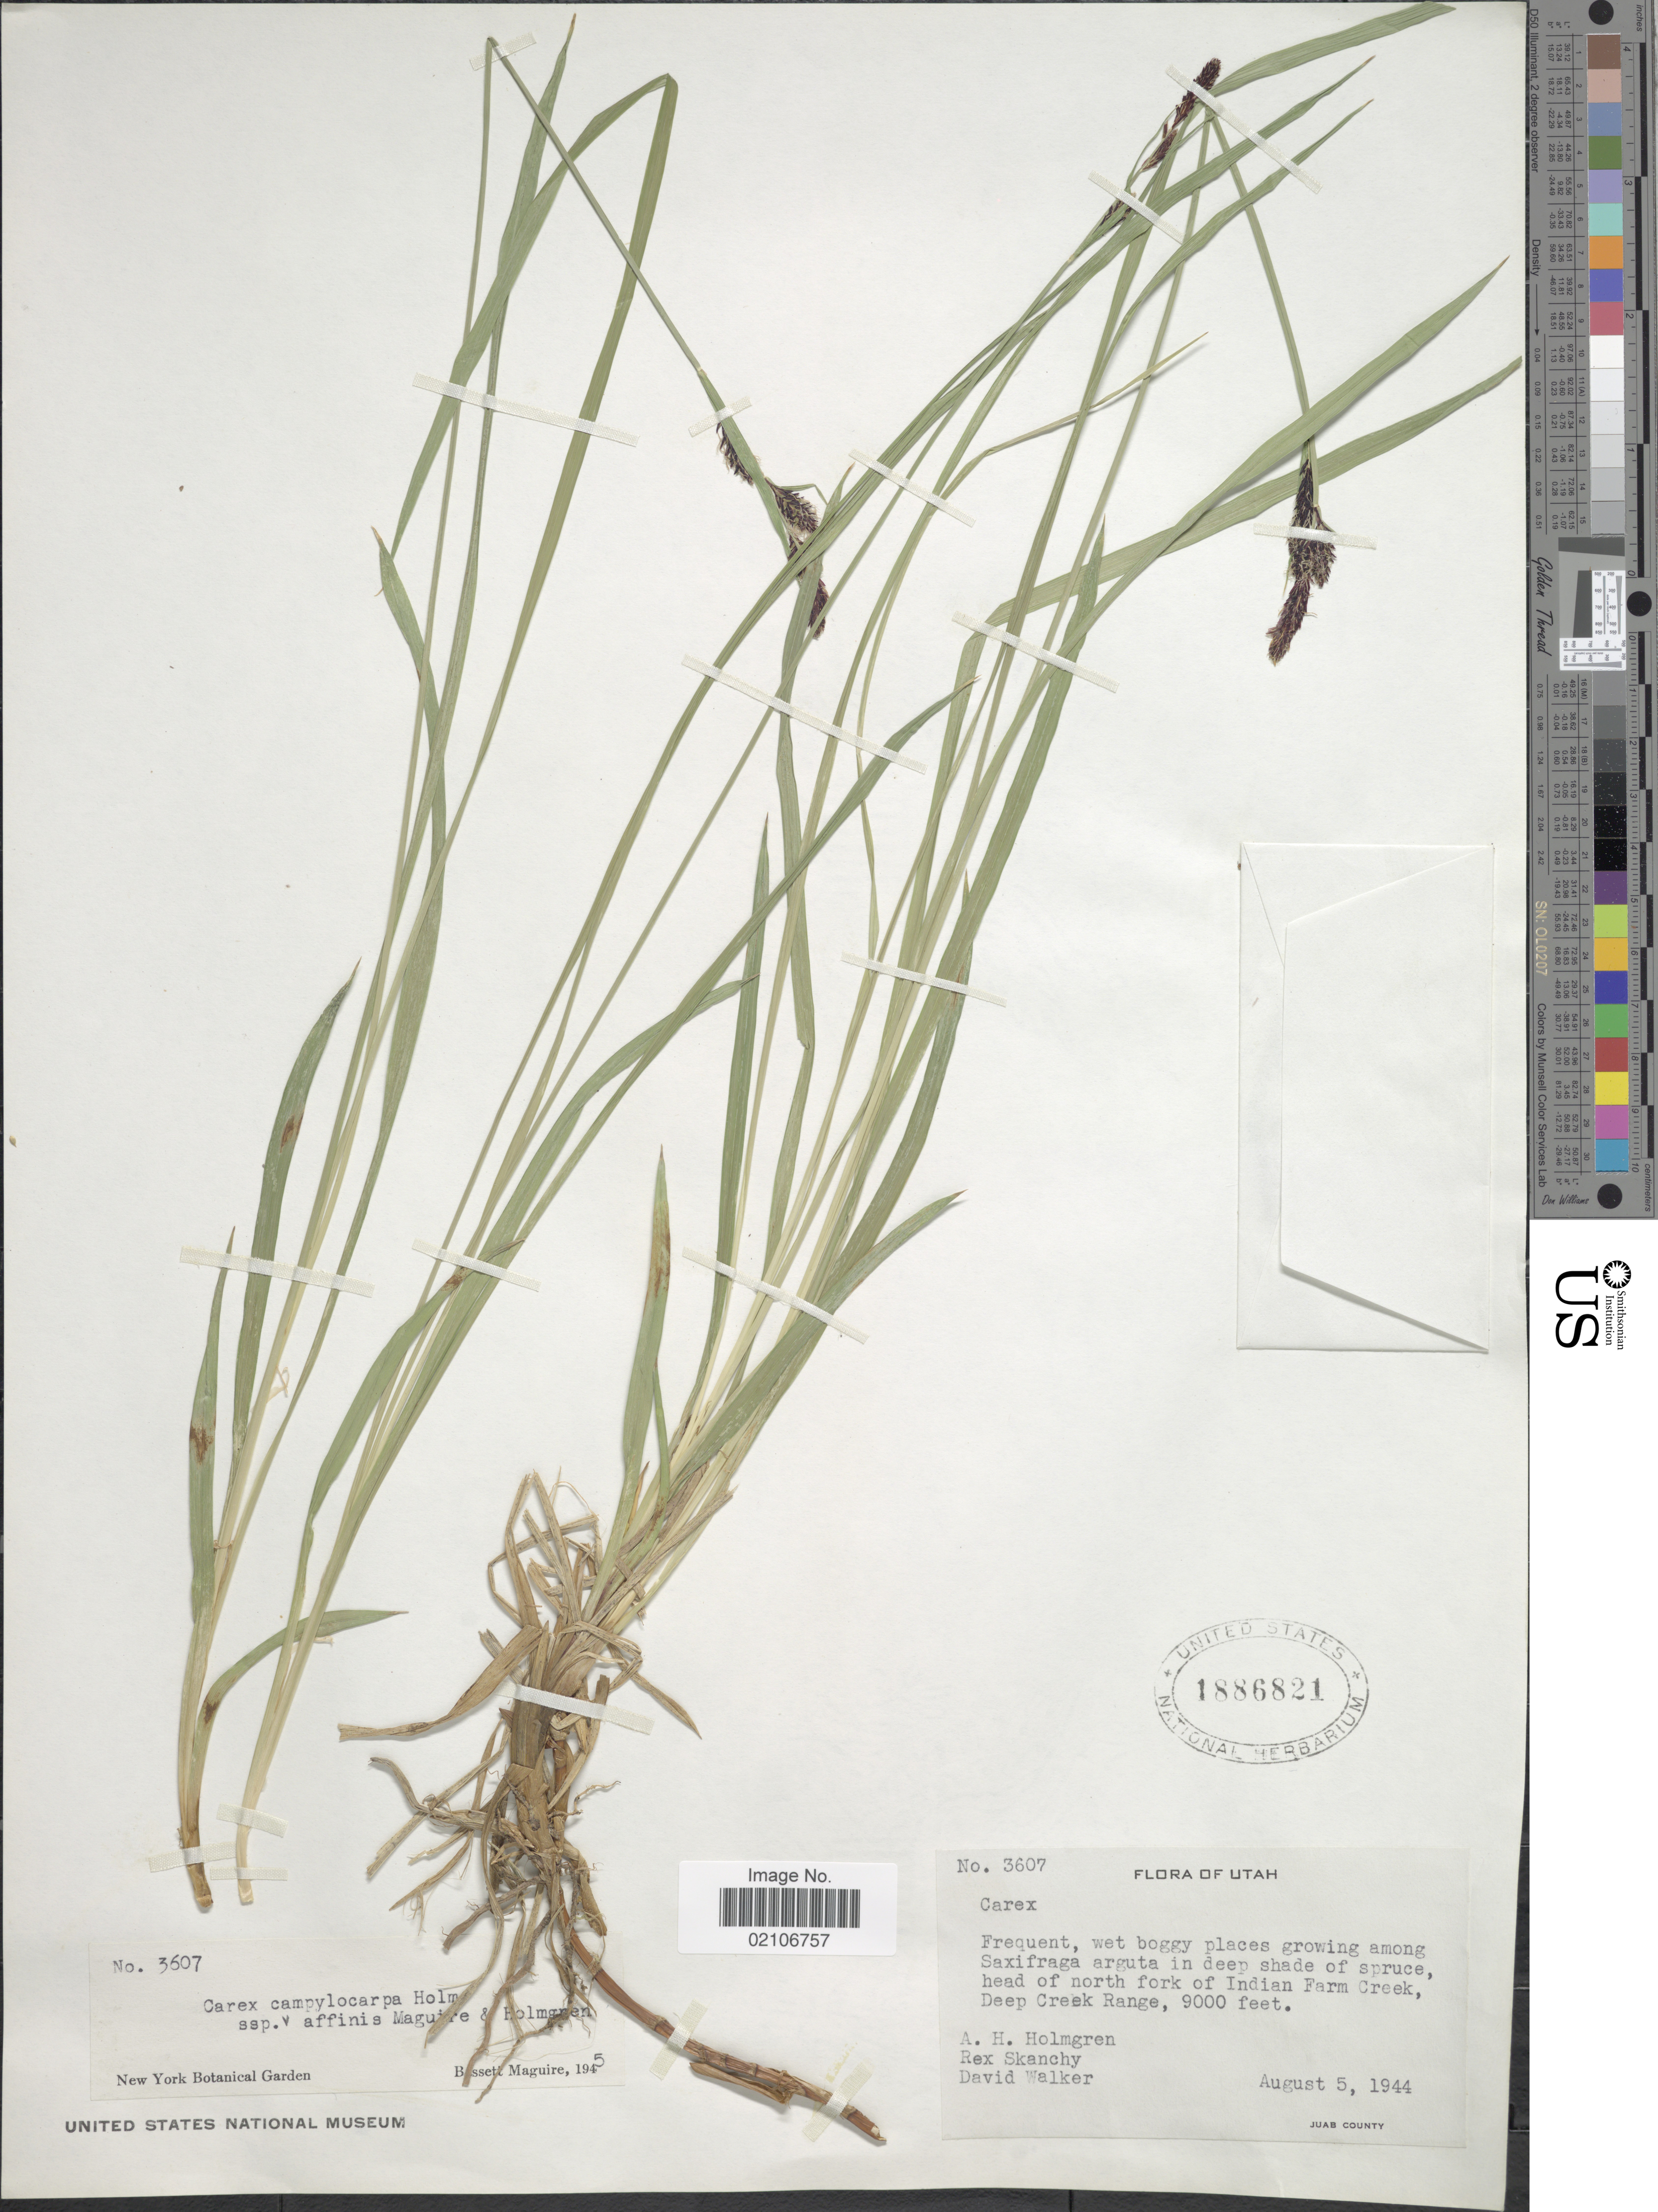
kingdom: Plantae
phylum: Tracheophyta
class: Liliopsida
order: Poales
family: Cyperaceae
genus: Carex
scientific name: Carex scopulorum var. bracteosa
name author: (L.H. Bailey) F.J. Herm.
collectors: A. H. Holmgren, R. Skanchy & D. Walker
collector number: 3607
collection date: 1944-08-05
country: United States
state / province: Utah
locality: Frequent, wet boggy places growing among Saxifraga arguta in deep shade of spruce, head of north fork of Indian Farm Creek, Deep Creek Range, Juab County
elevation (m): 2743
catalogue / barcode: US 1886821